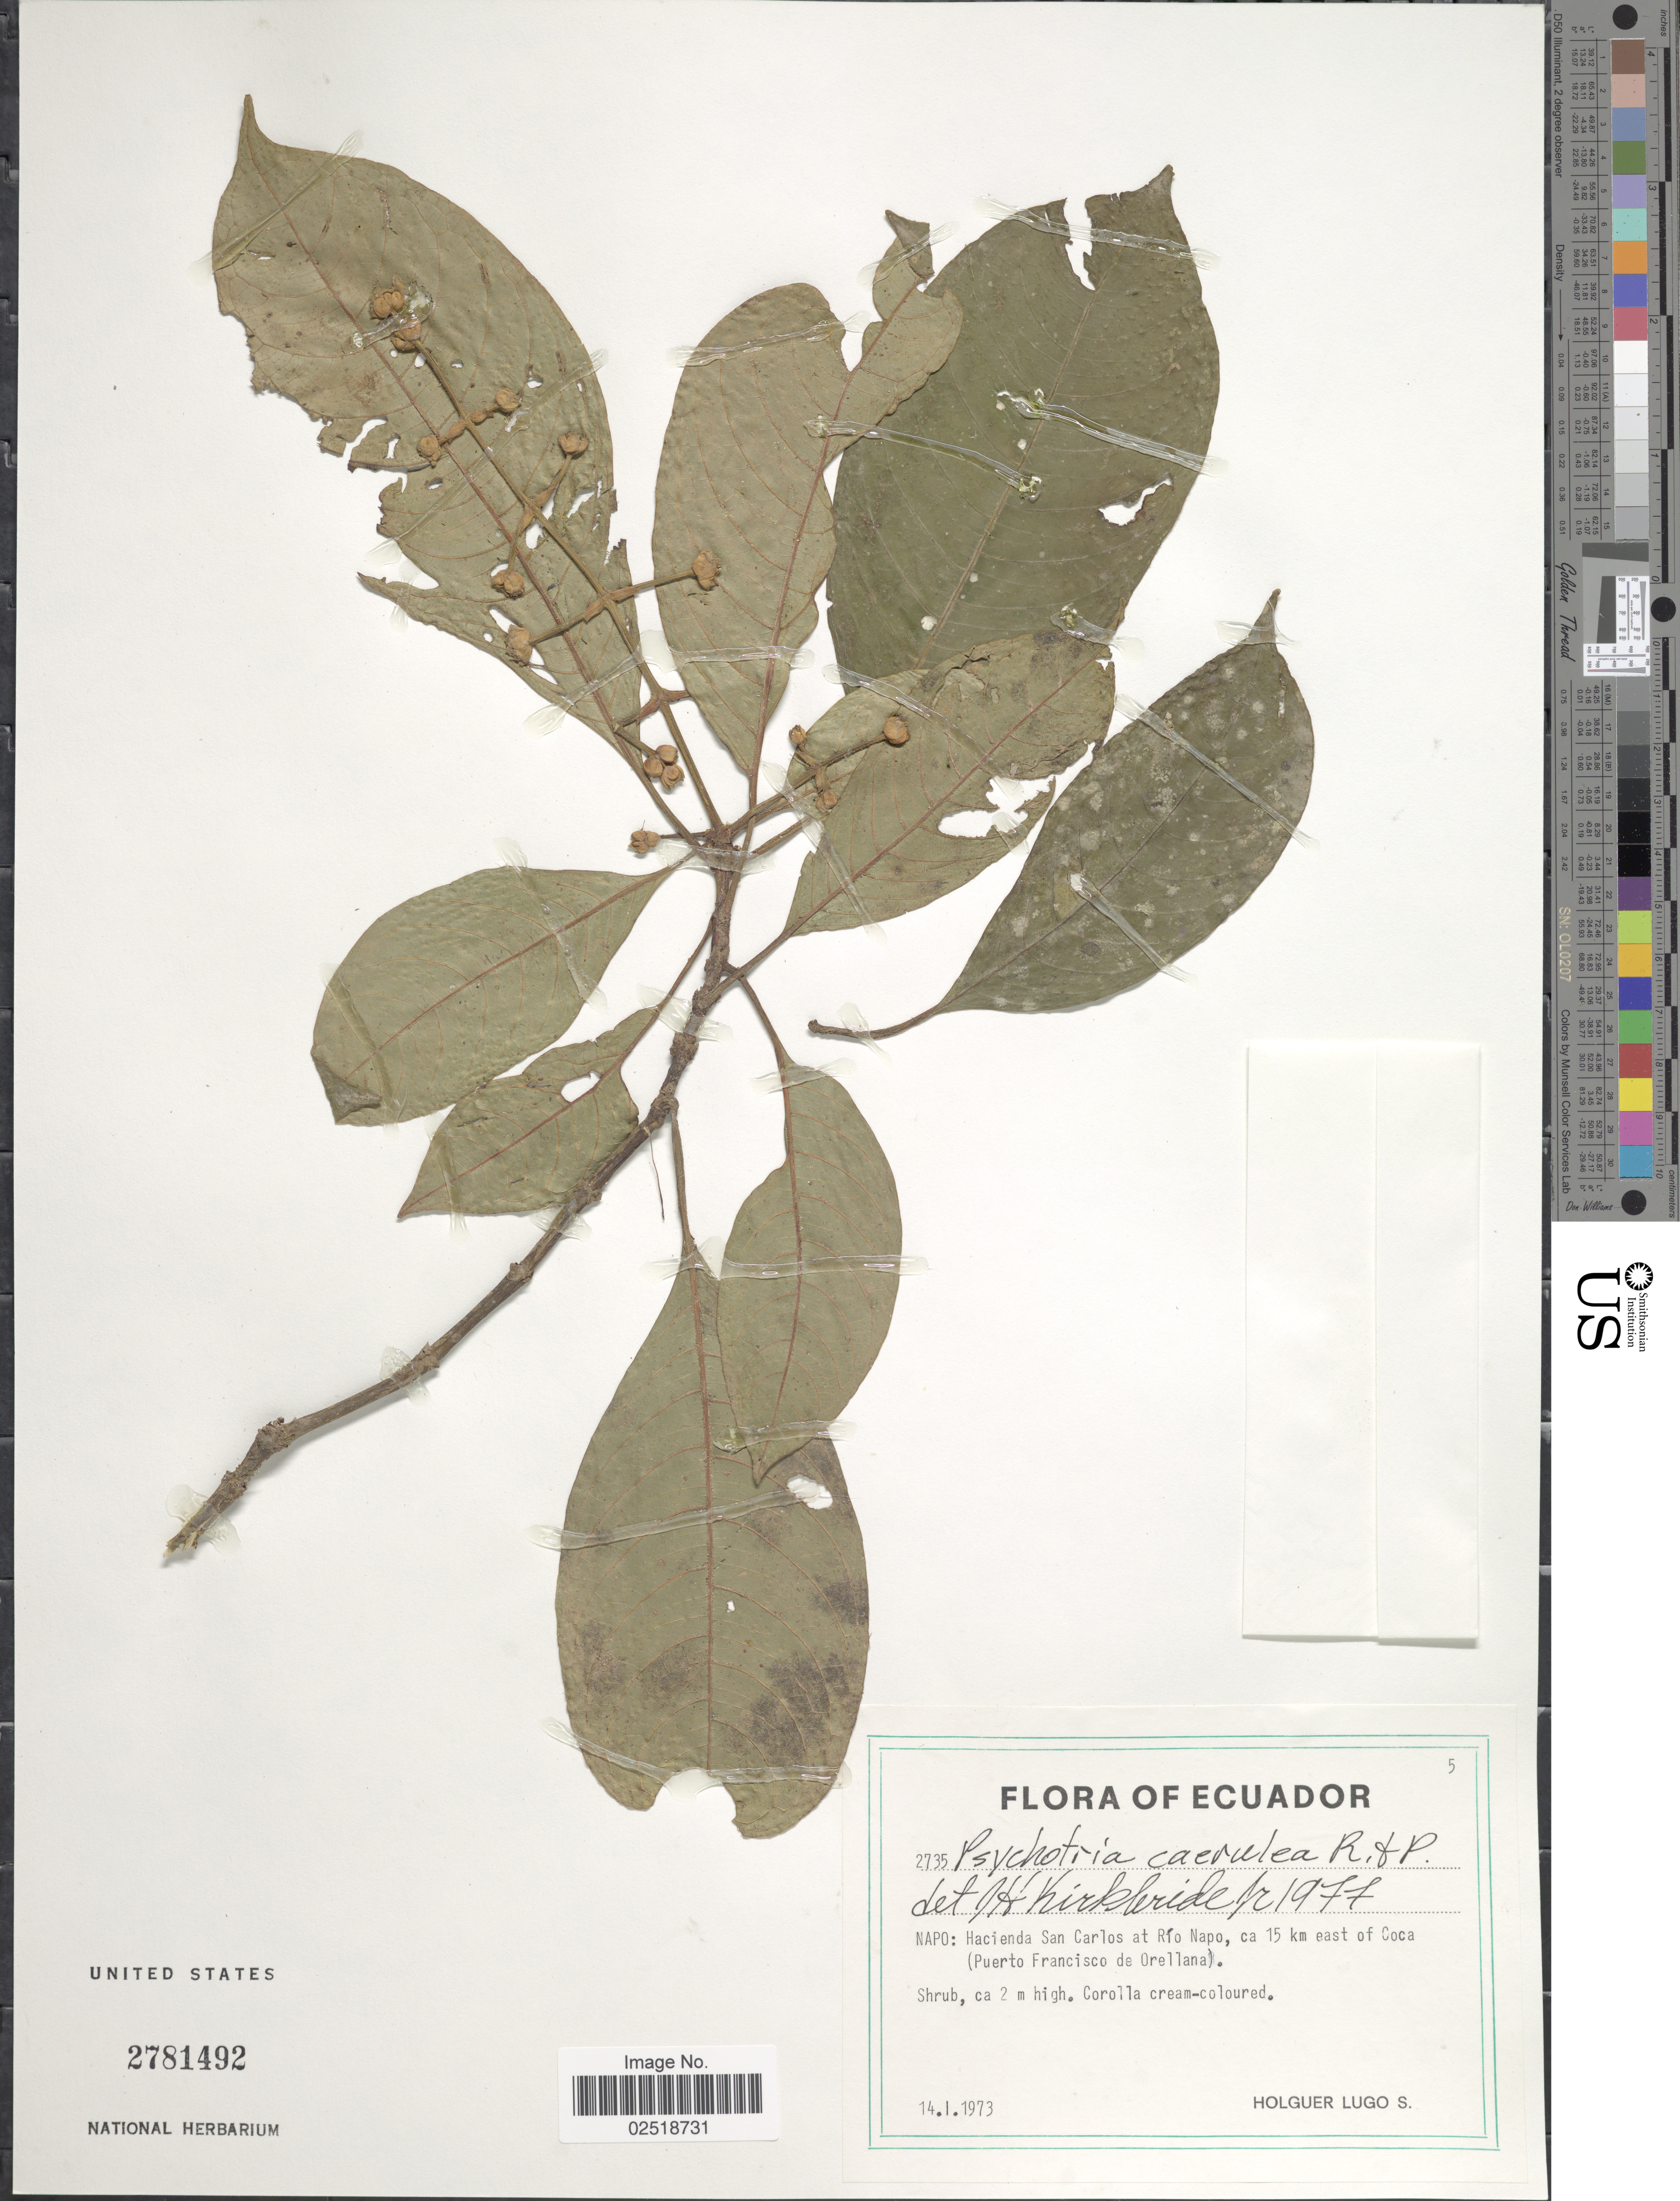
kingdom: Plantae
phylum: Tracheophyta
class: Magnoliopsida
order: Gentianales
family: Rubiaceae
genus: Psychotria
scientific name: Psychotria caerulea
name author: Ruiz & Pav.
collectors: H. Lugo S.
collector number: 2735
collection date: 1973-01-14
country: Ecuador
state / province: Napo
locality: Hacienda San Carlos at Río Napo, ca. 15 km east of Coca (Puerto Francisco de Orellana)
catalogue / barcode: US 2781492